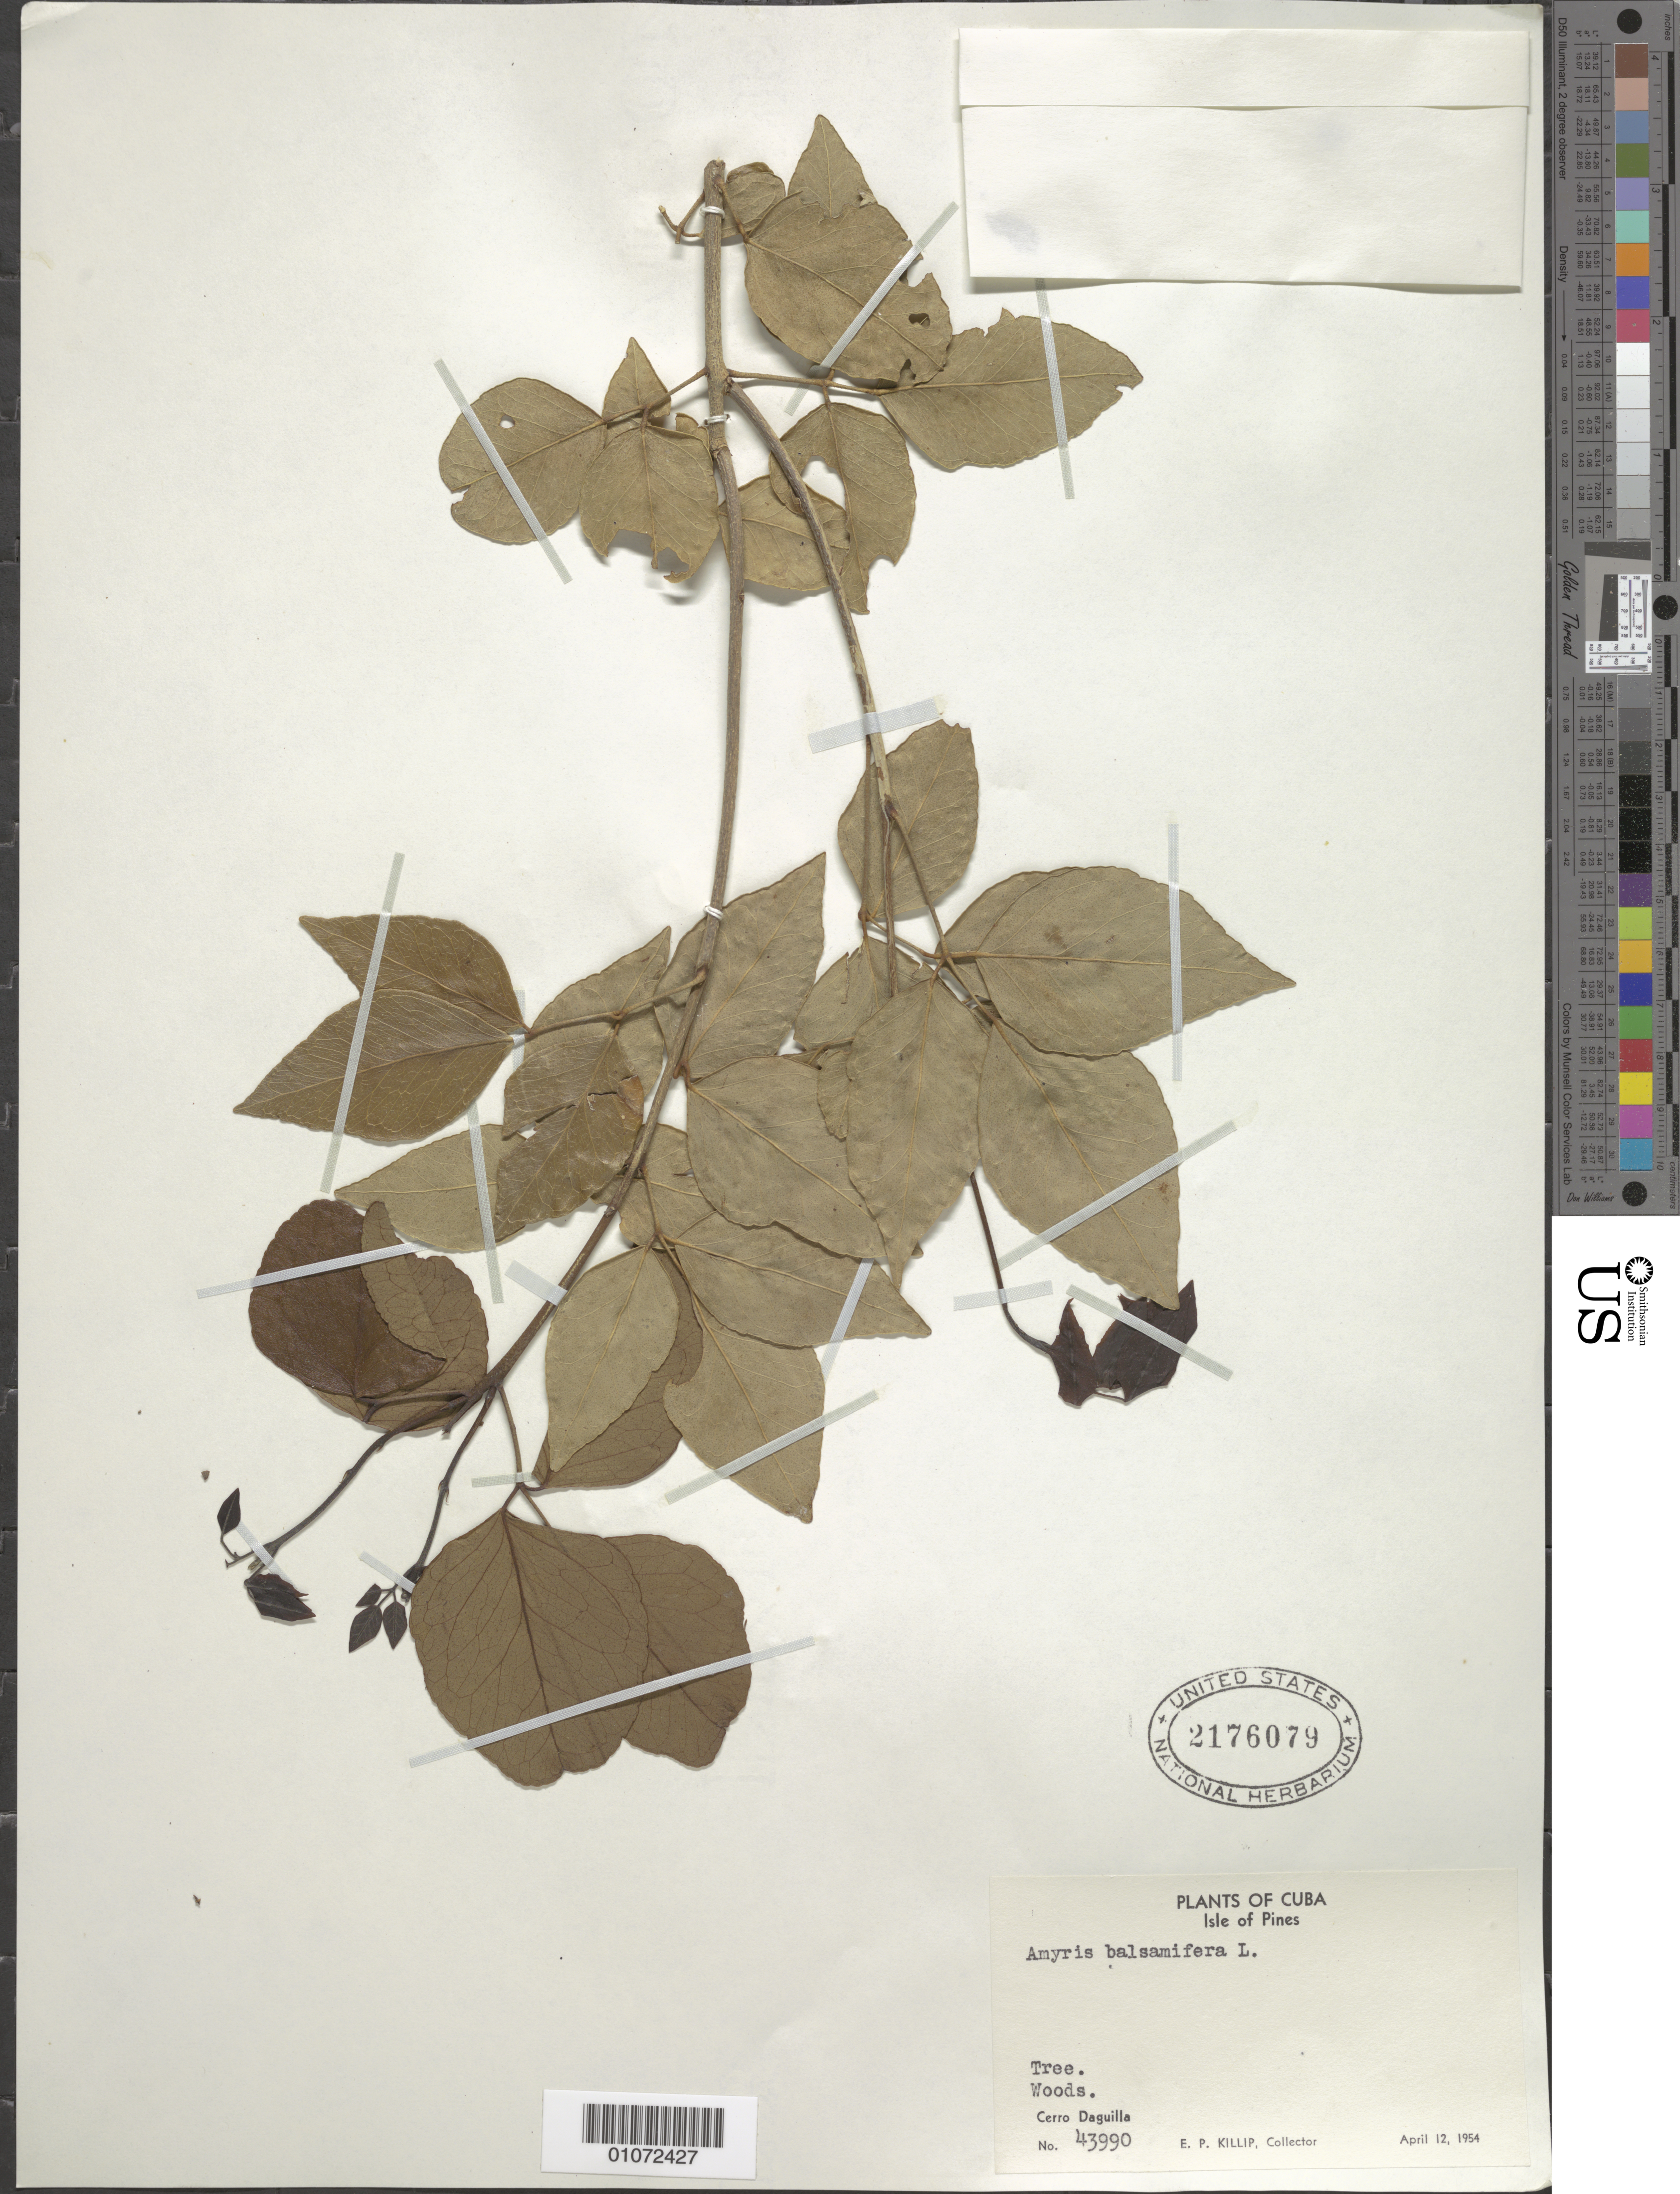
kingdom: Plantae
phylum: Tracheophyta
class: Magnoliopsida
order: Sapindales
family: Rutaceae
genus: Amyris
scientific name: Amyris balsamifera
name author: L.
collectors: E. P. Killip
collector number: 43990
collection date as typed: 12 Apr 1954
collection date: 1954-04-12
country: Cuba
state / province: Isla de La Juventud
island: Isla de la Juventud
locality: Isle of Pines, Cerro Daguilla, woods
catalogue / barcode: US 2176079